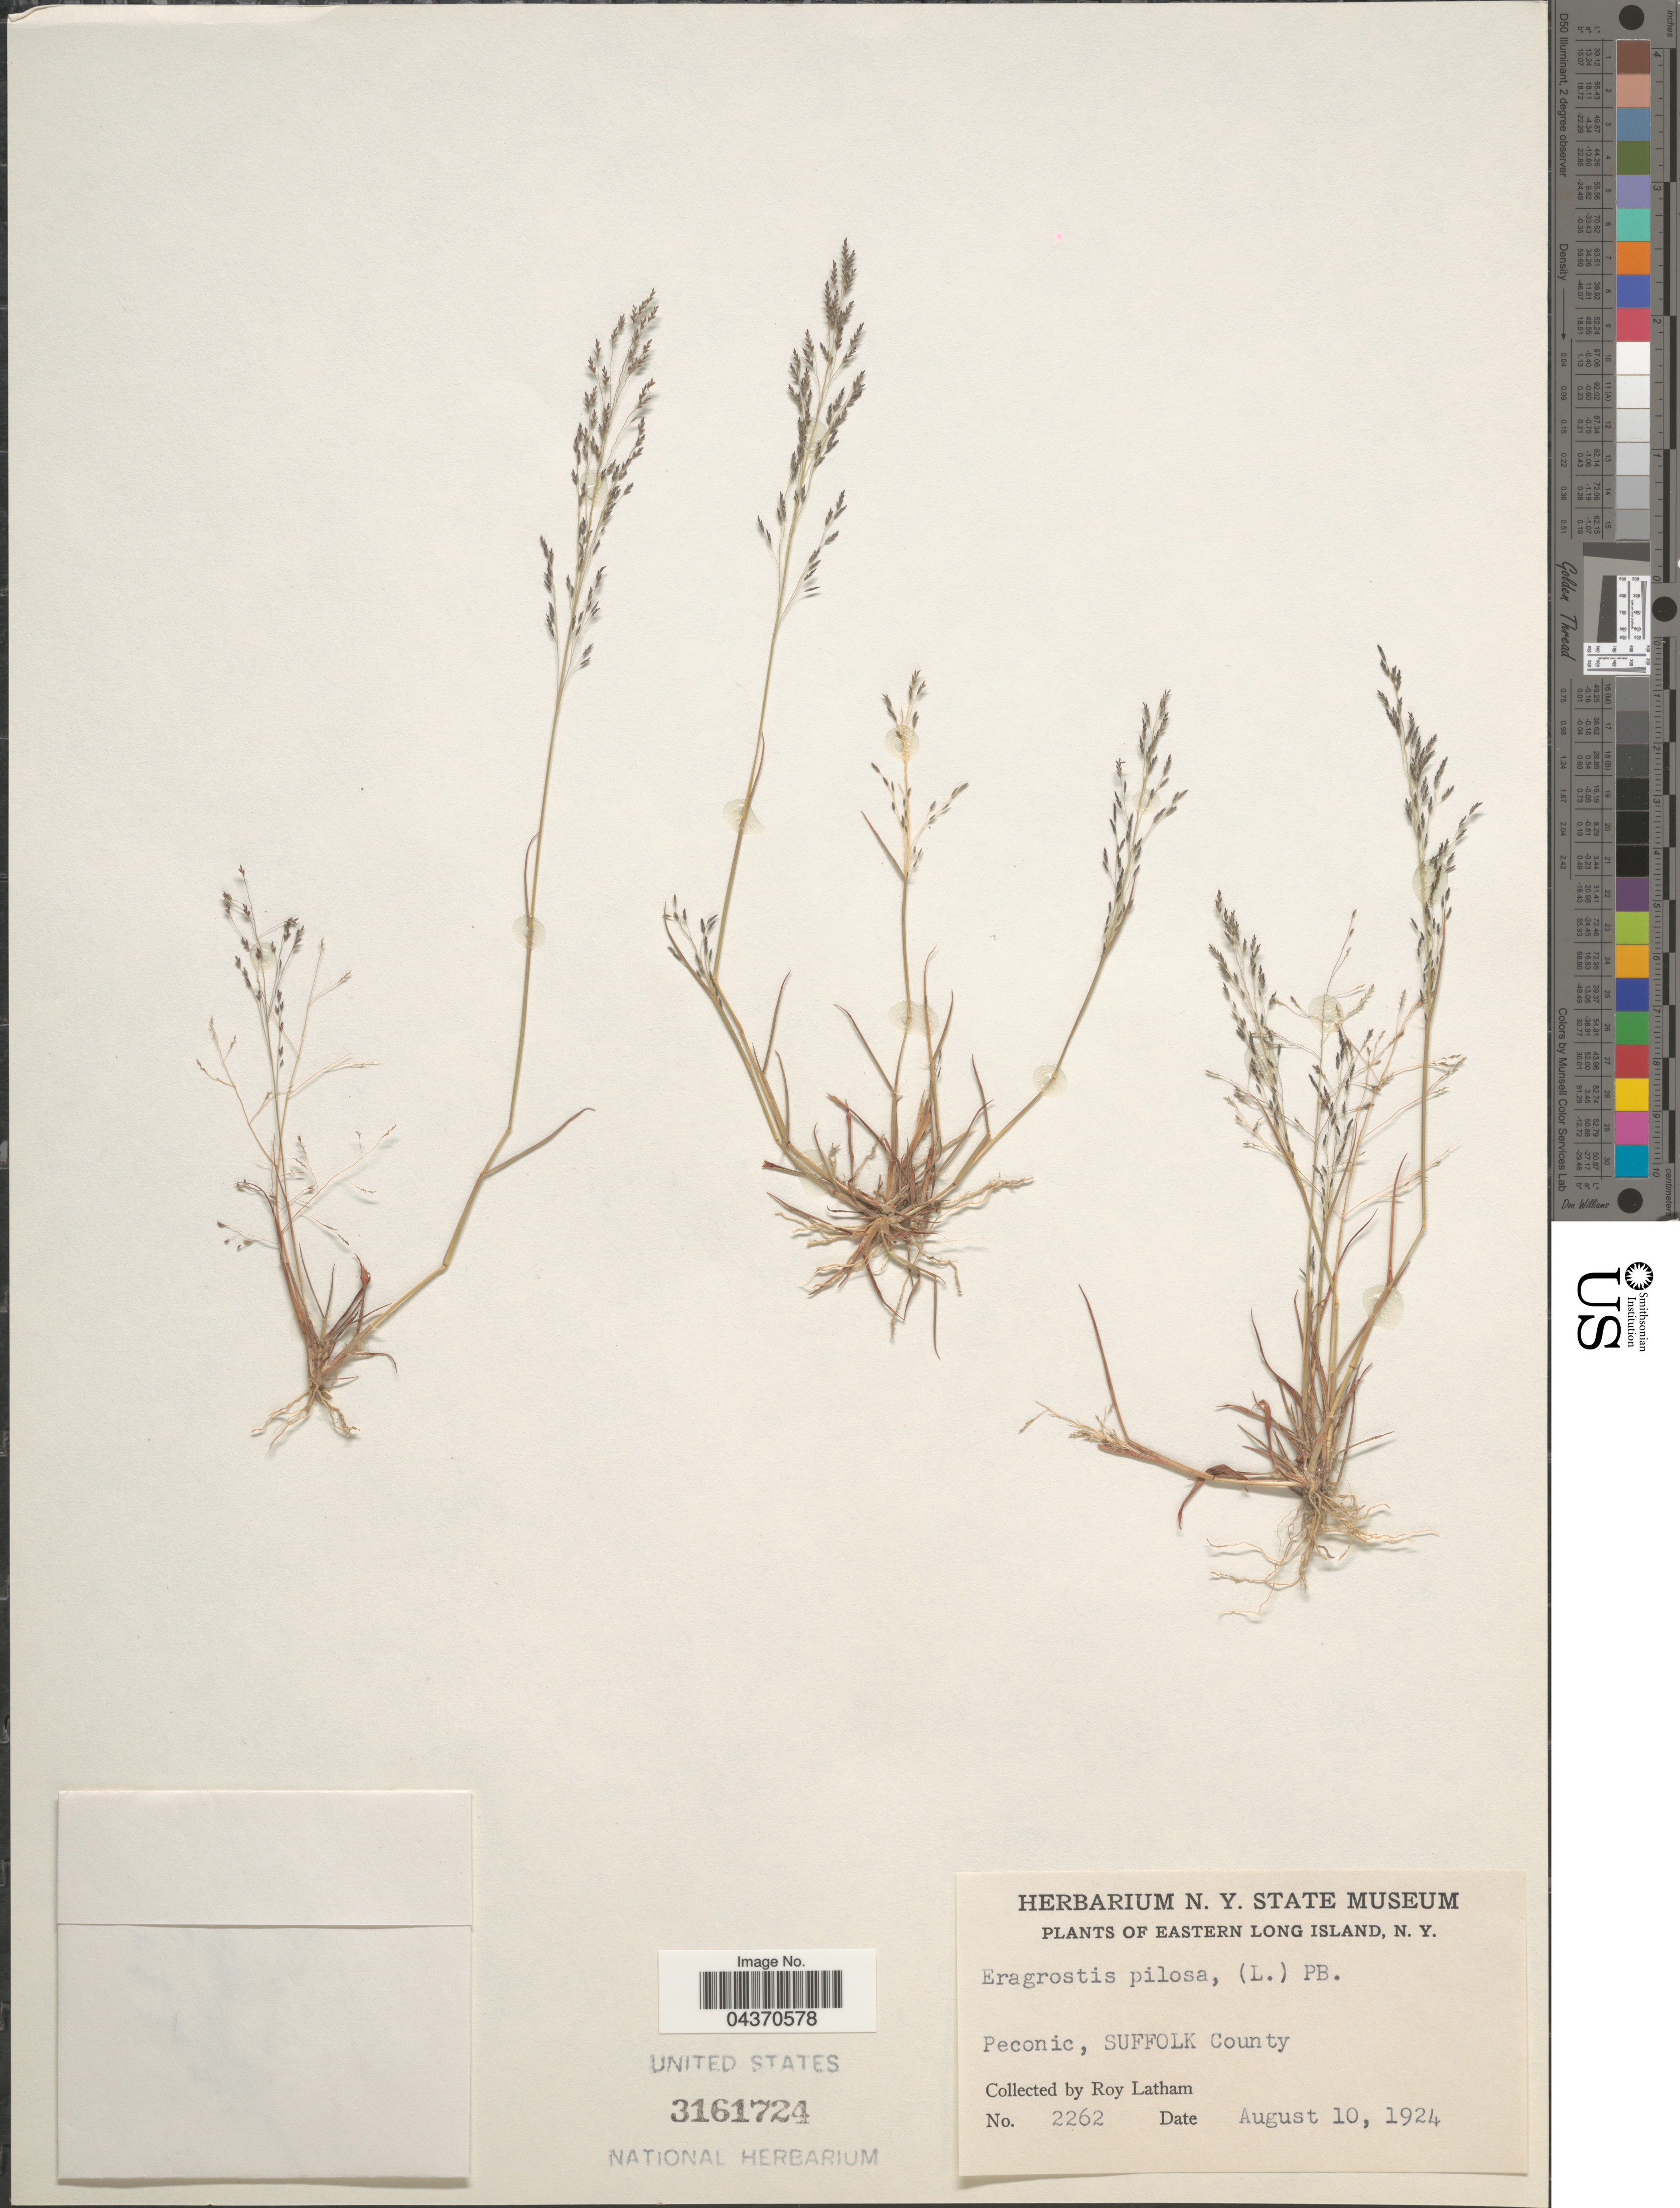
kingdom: Plantae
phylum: Tracheophyta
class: Liliopsida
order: Poales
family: Poaceae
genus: Eragrostis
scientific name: Eragrostis pilosa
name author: (L.) P. Beauv.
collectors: R. Latham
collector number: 2262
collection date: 1924-08-10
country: United States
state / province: New York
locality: Eastern Long Island. Peconic, Suffolk County.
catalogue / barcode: US 3161724